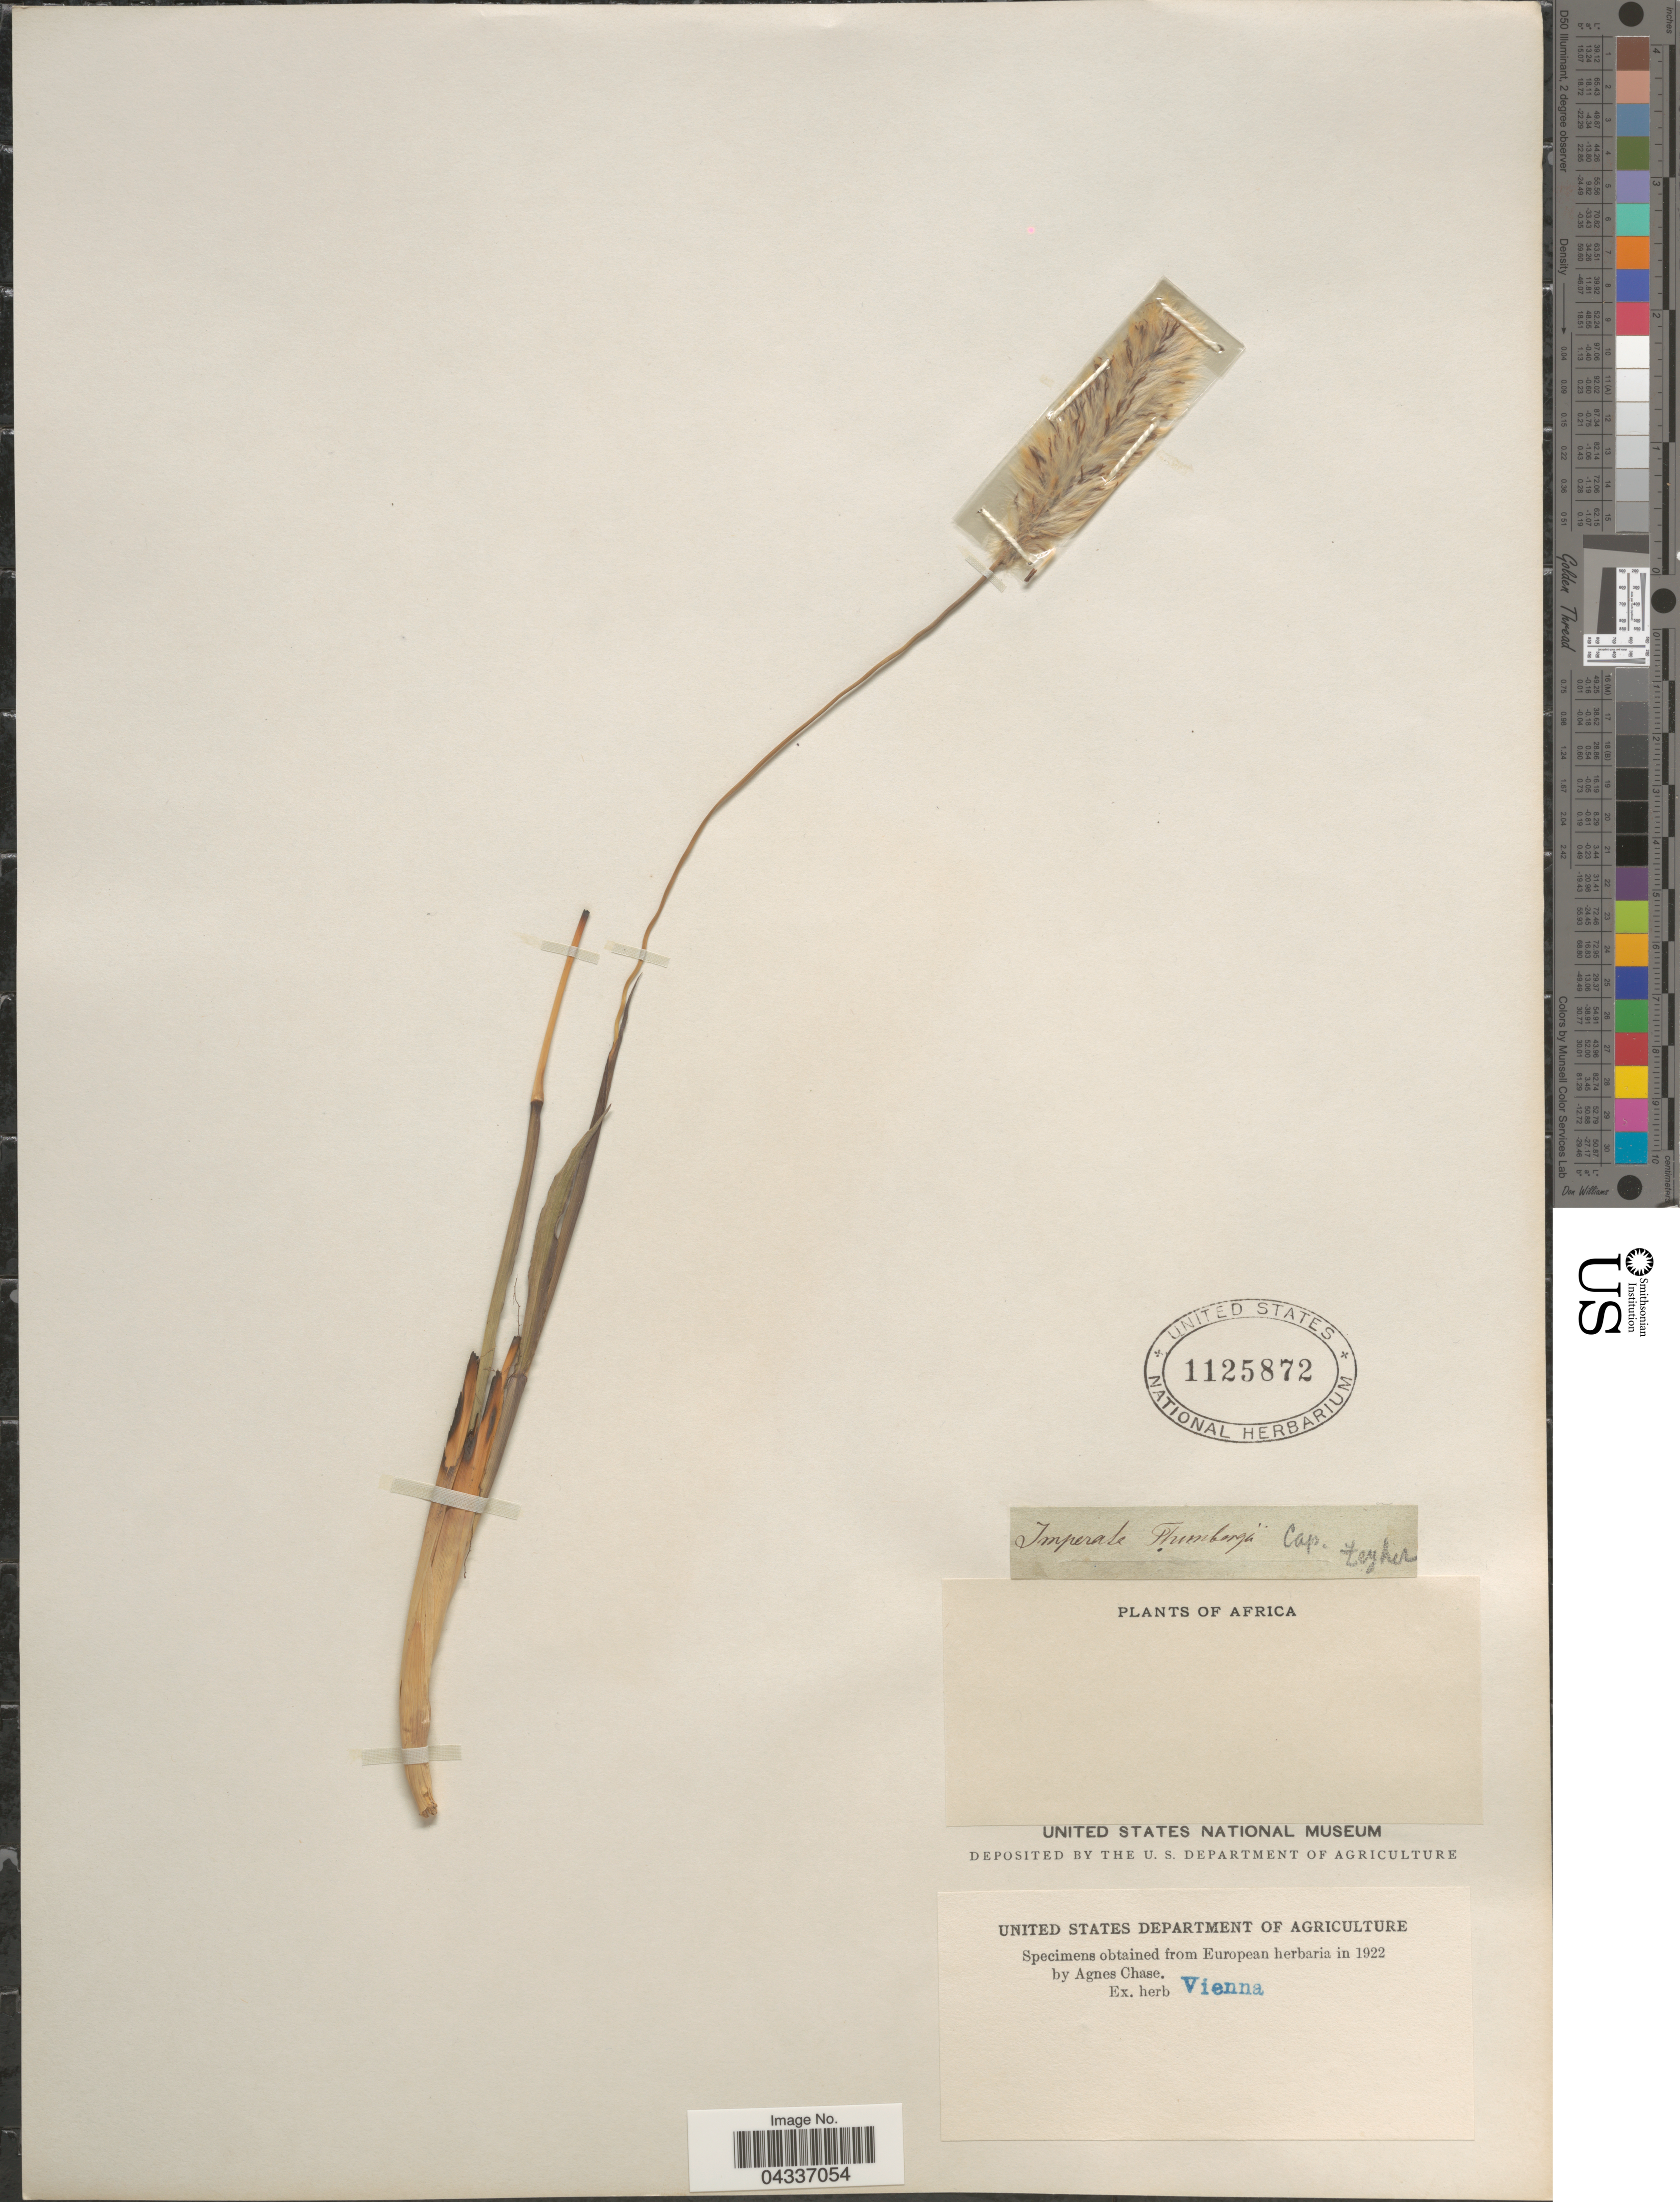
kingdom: Plantae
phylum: Tracheophyta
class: Liliopsida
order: Poales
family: Poaceae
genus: Imperata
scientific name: Imperata cylindrica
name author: (L.) P. Beauv.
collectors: -. Zeyher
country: South Africa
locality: Cap. Africa.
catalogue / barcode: US 1125872